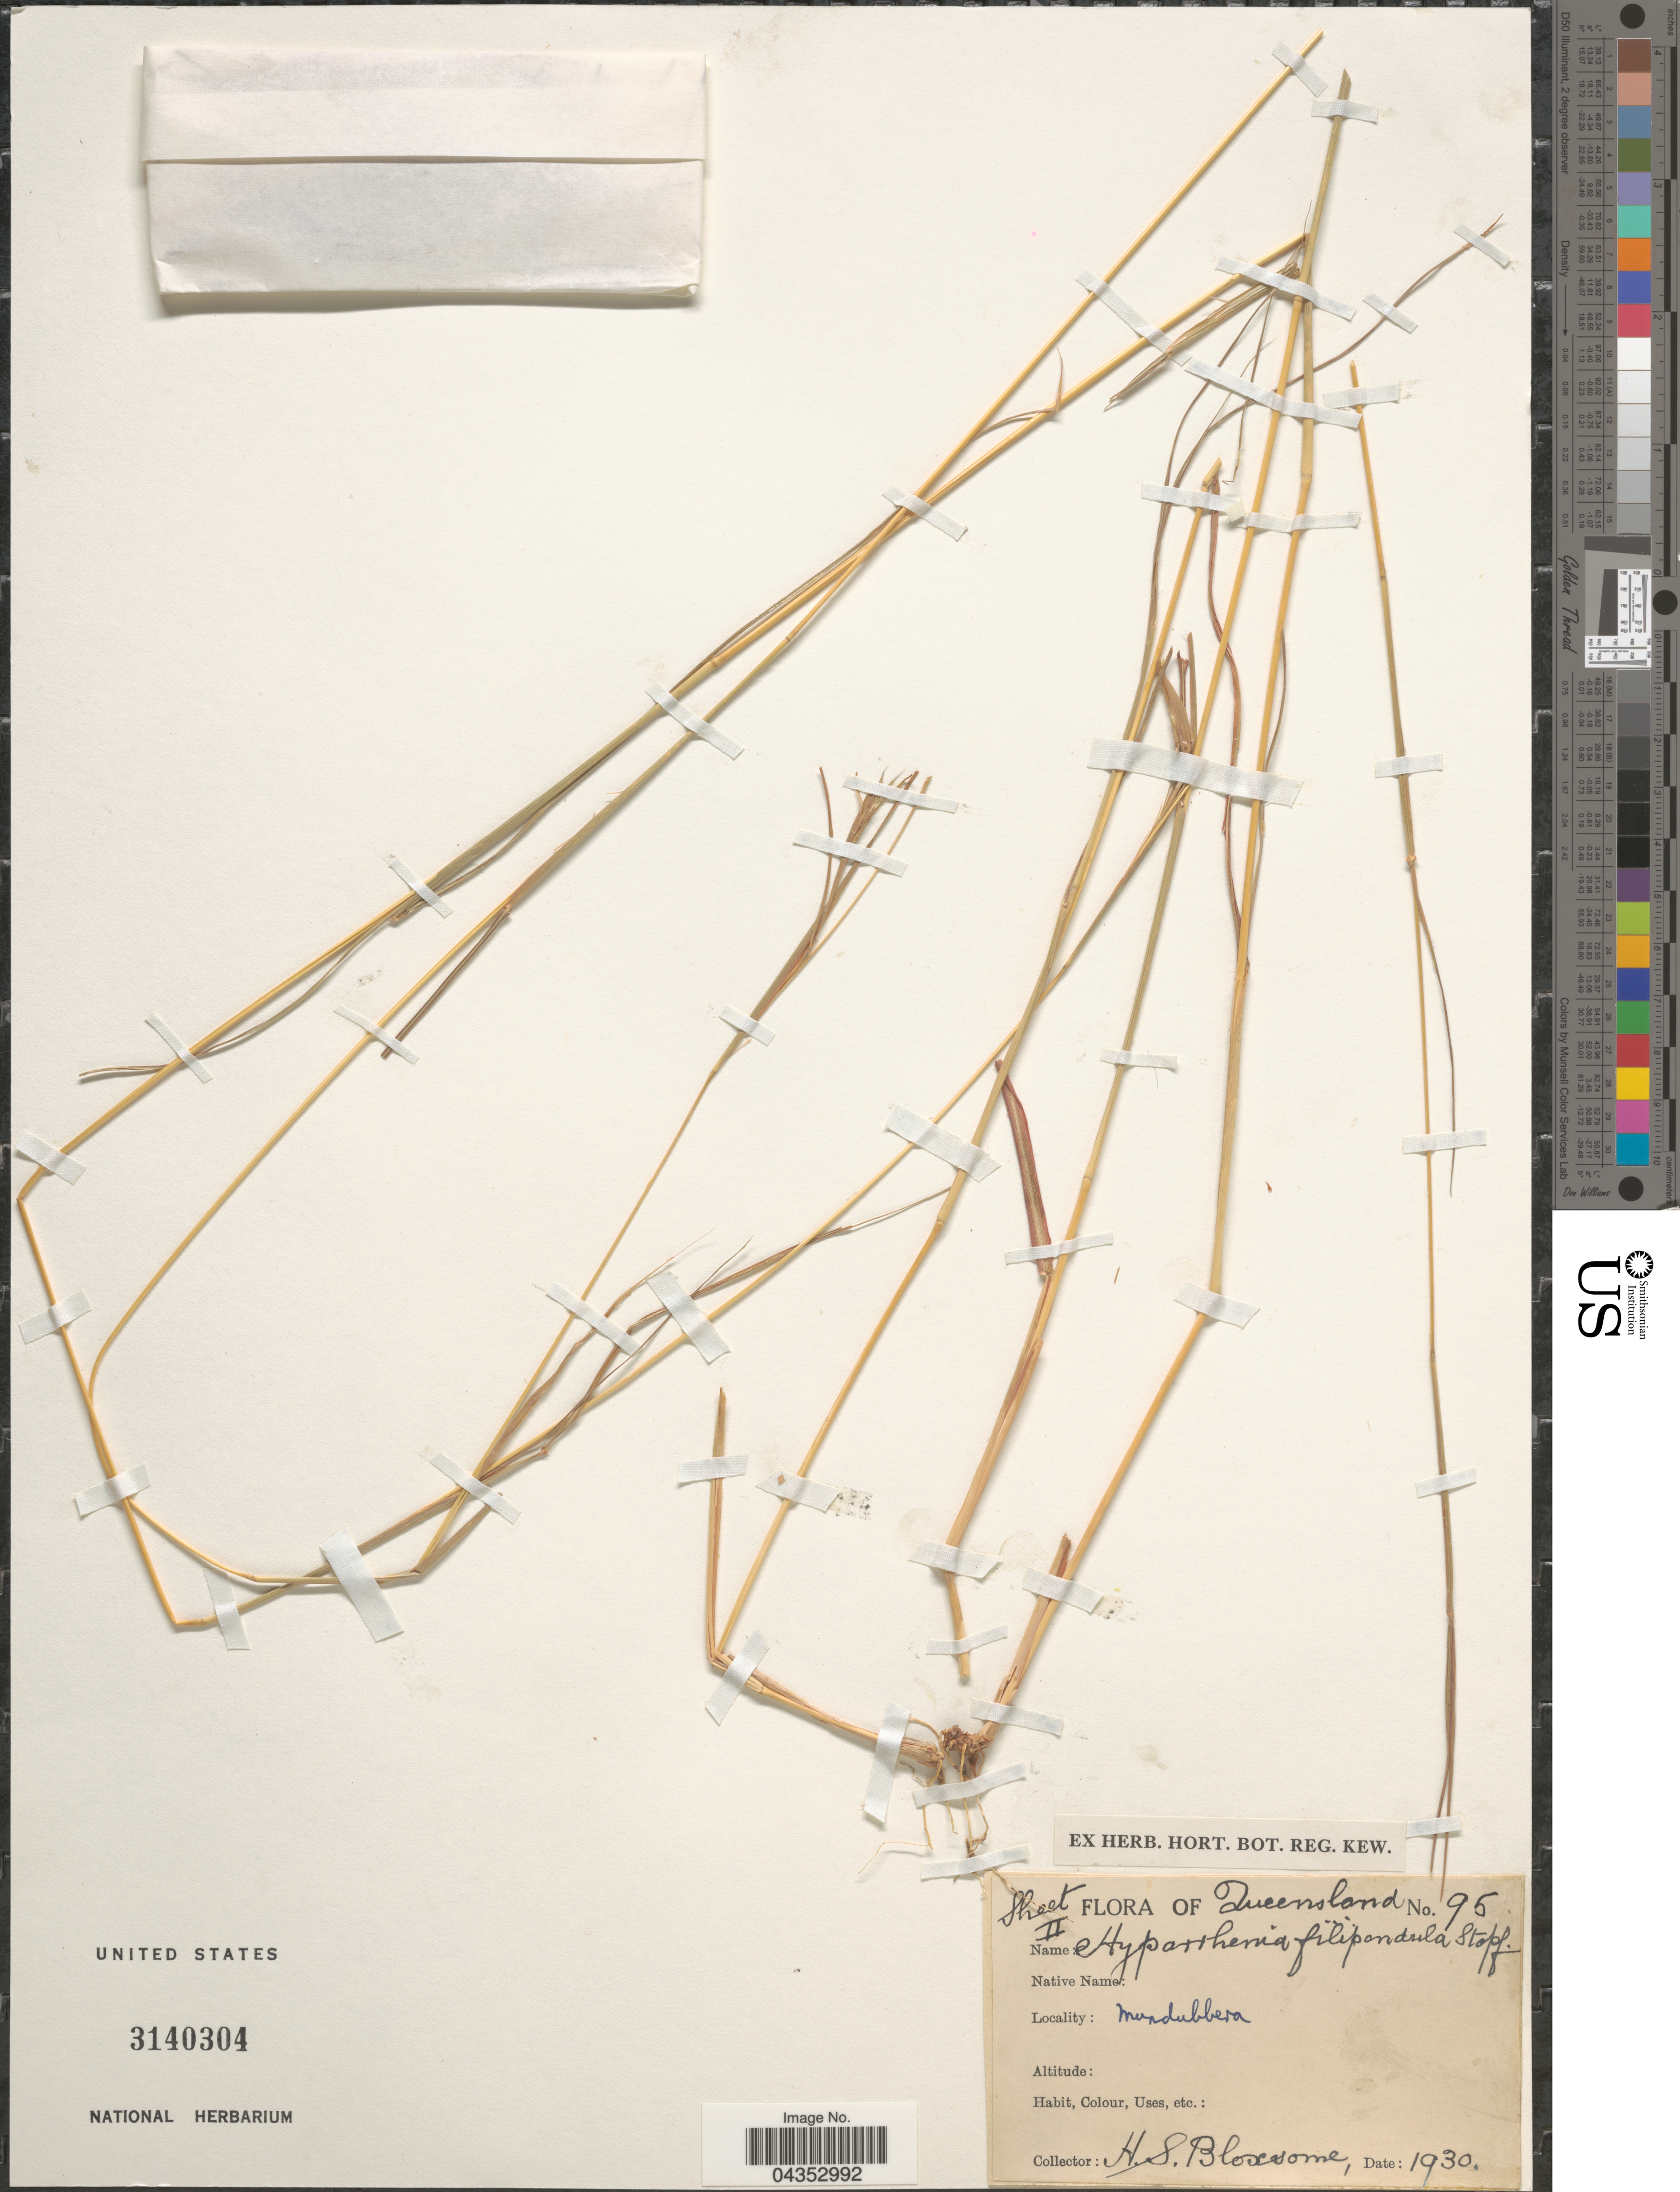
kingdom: Plantae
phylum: Tracheophyta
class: Liliopsida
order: Poales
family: Poaceae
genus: Hyparrhenia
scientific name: Hyparrhenia filipendula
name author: (Hochr.) Stapf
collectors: H. Bloxsome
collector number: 95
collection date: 1930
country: Australia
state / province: Queensland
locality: Mundubbera.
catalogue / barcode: US 3140304